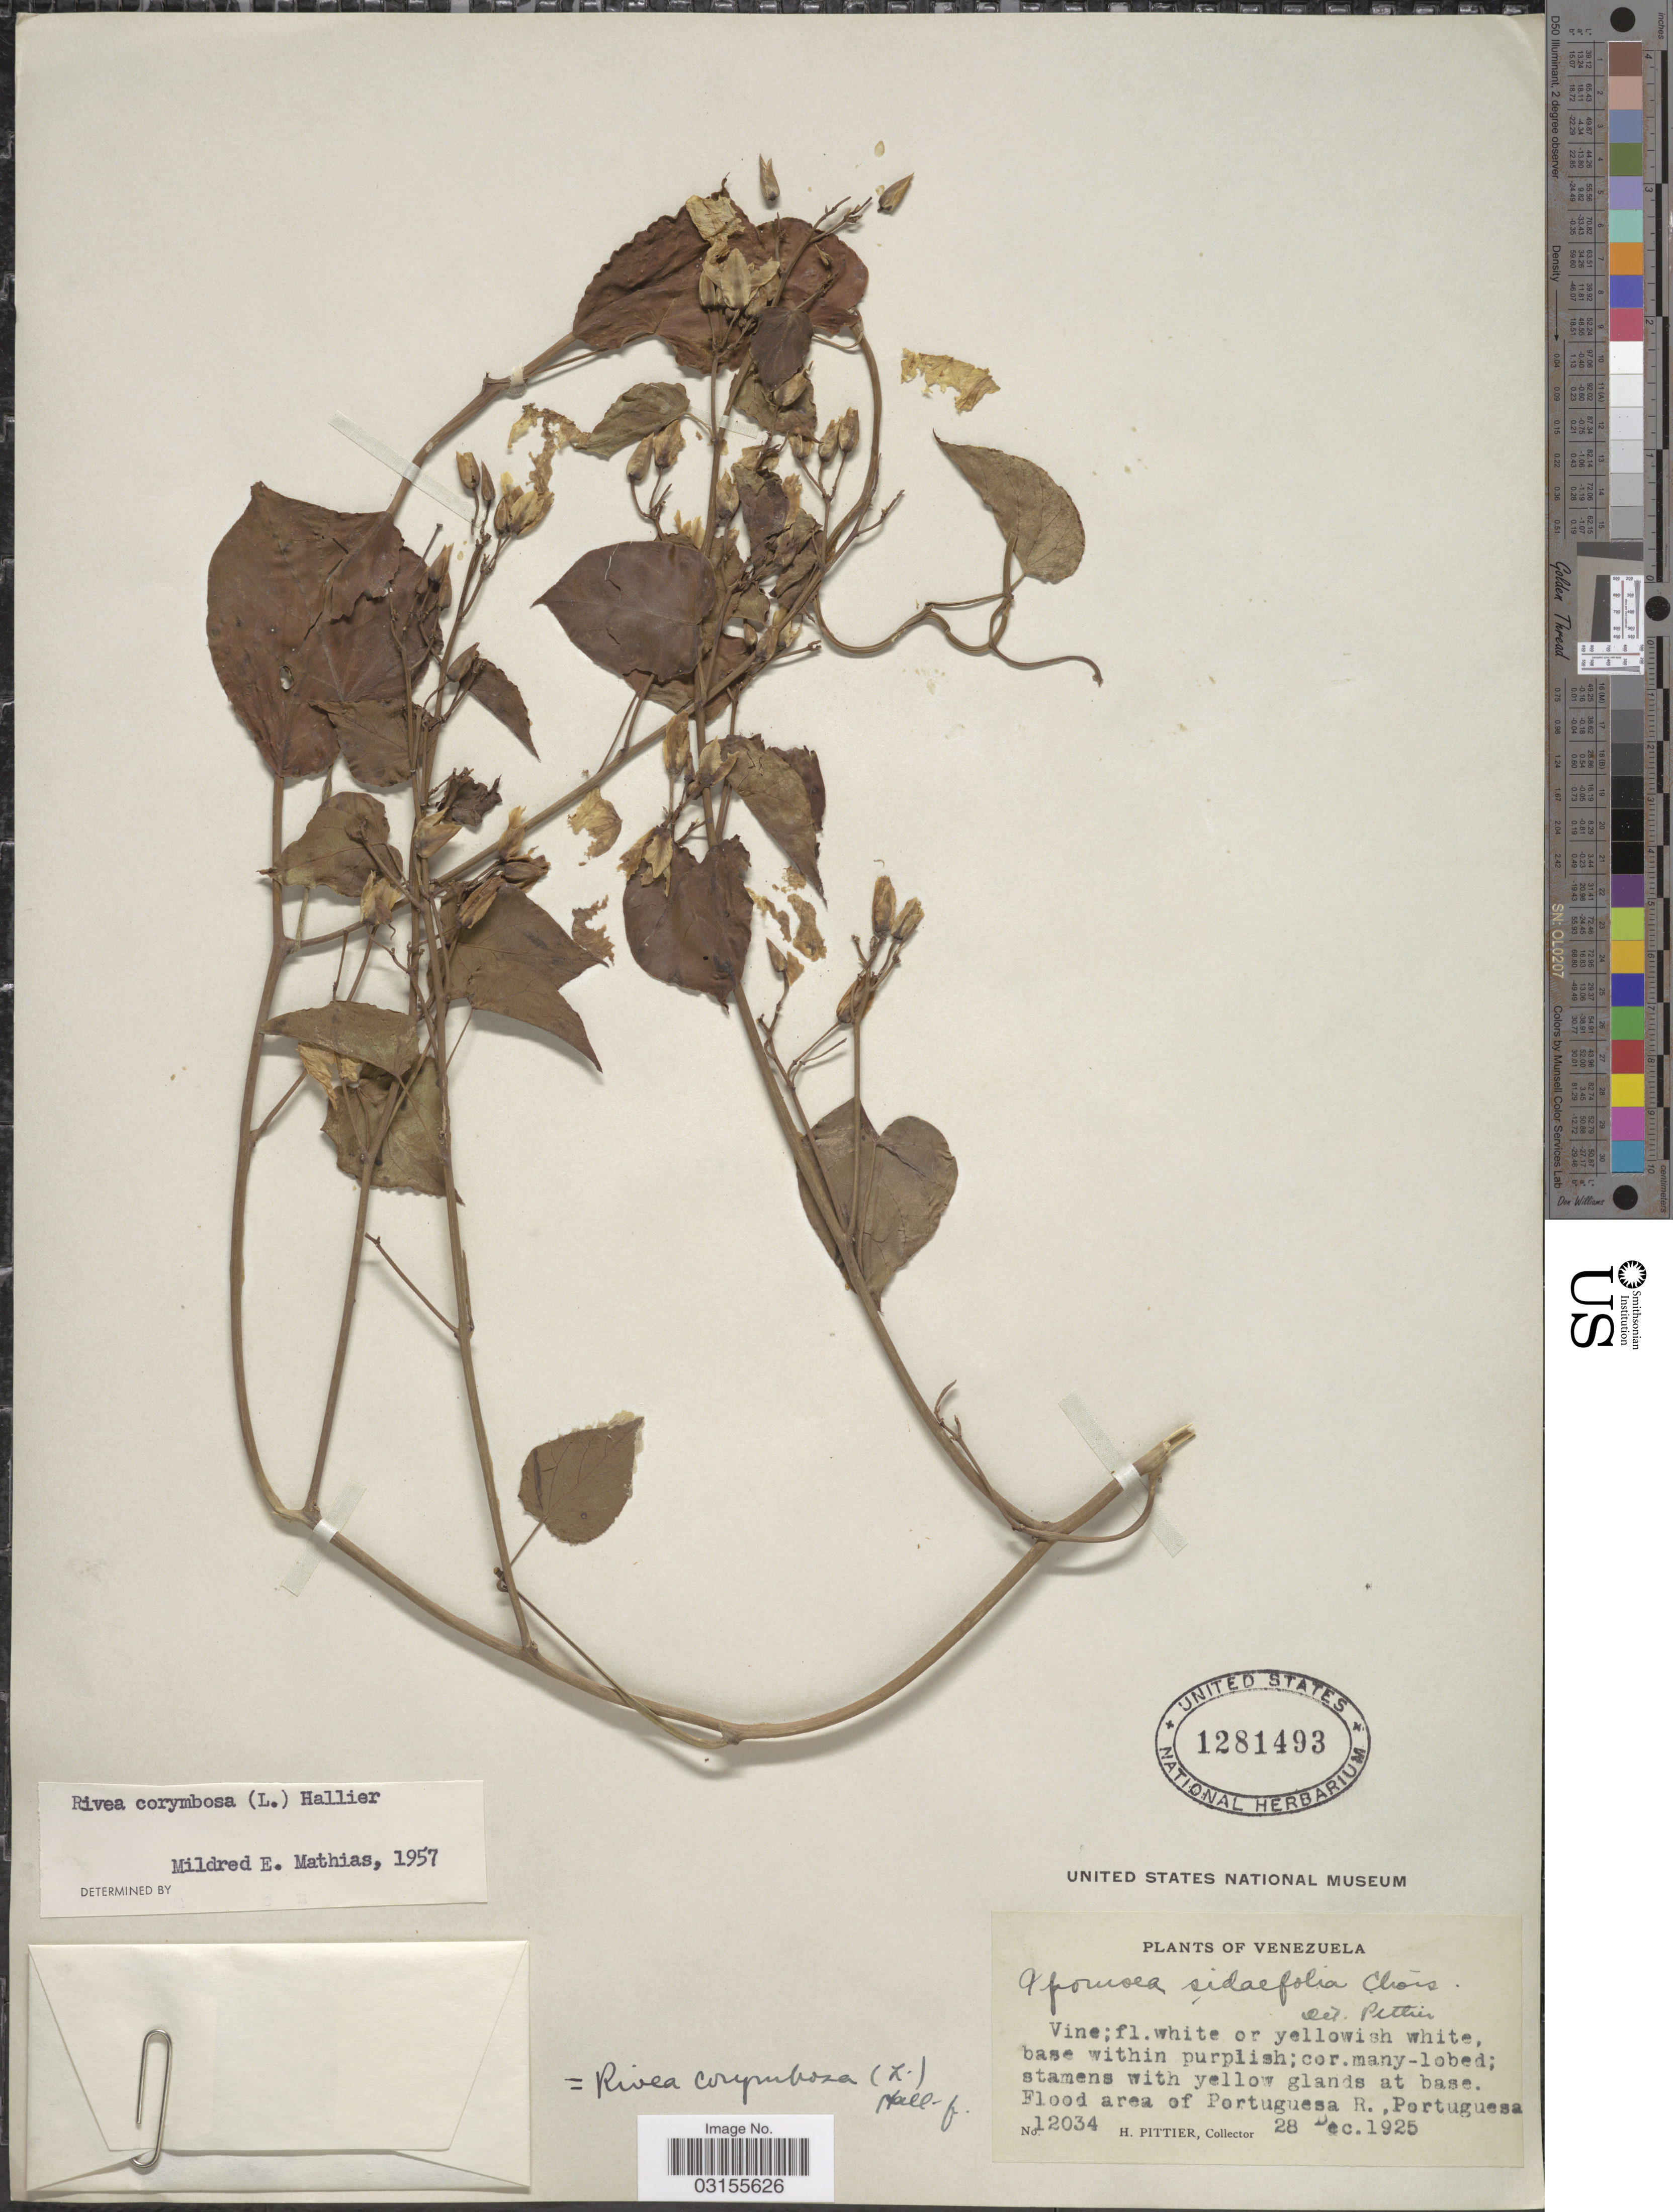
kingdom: Plantae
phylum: Tracheophyta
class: Magnoliopsida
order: Solanales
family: Convolvulaceae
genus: Turbina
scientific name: Turbina corymbosa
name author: (L.) Raf.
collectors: H. F. Pittier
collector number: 12034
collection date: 1925-12-28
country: Venezuela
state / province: Portuguesa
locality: Flood area of Portuguesa.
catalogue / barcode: US 1281493